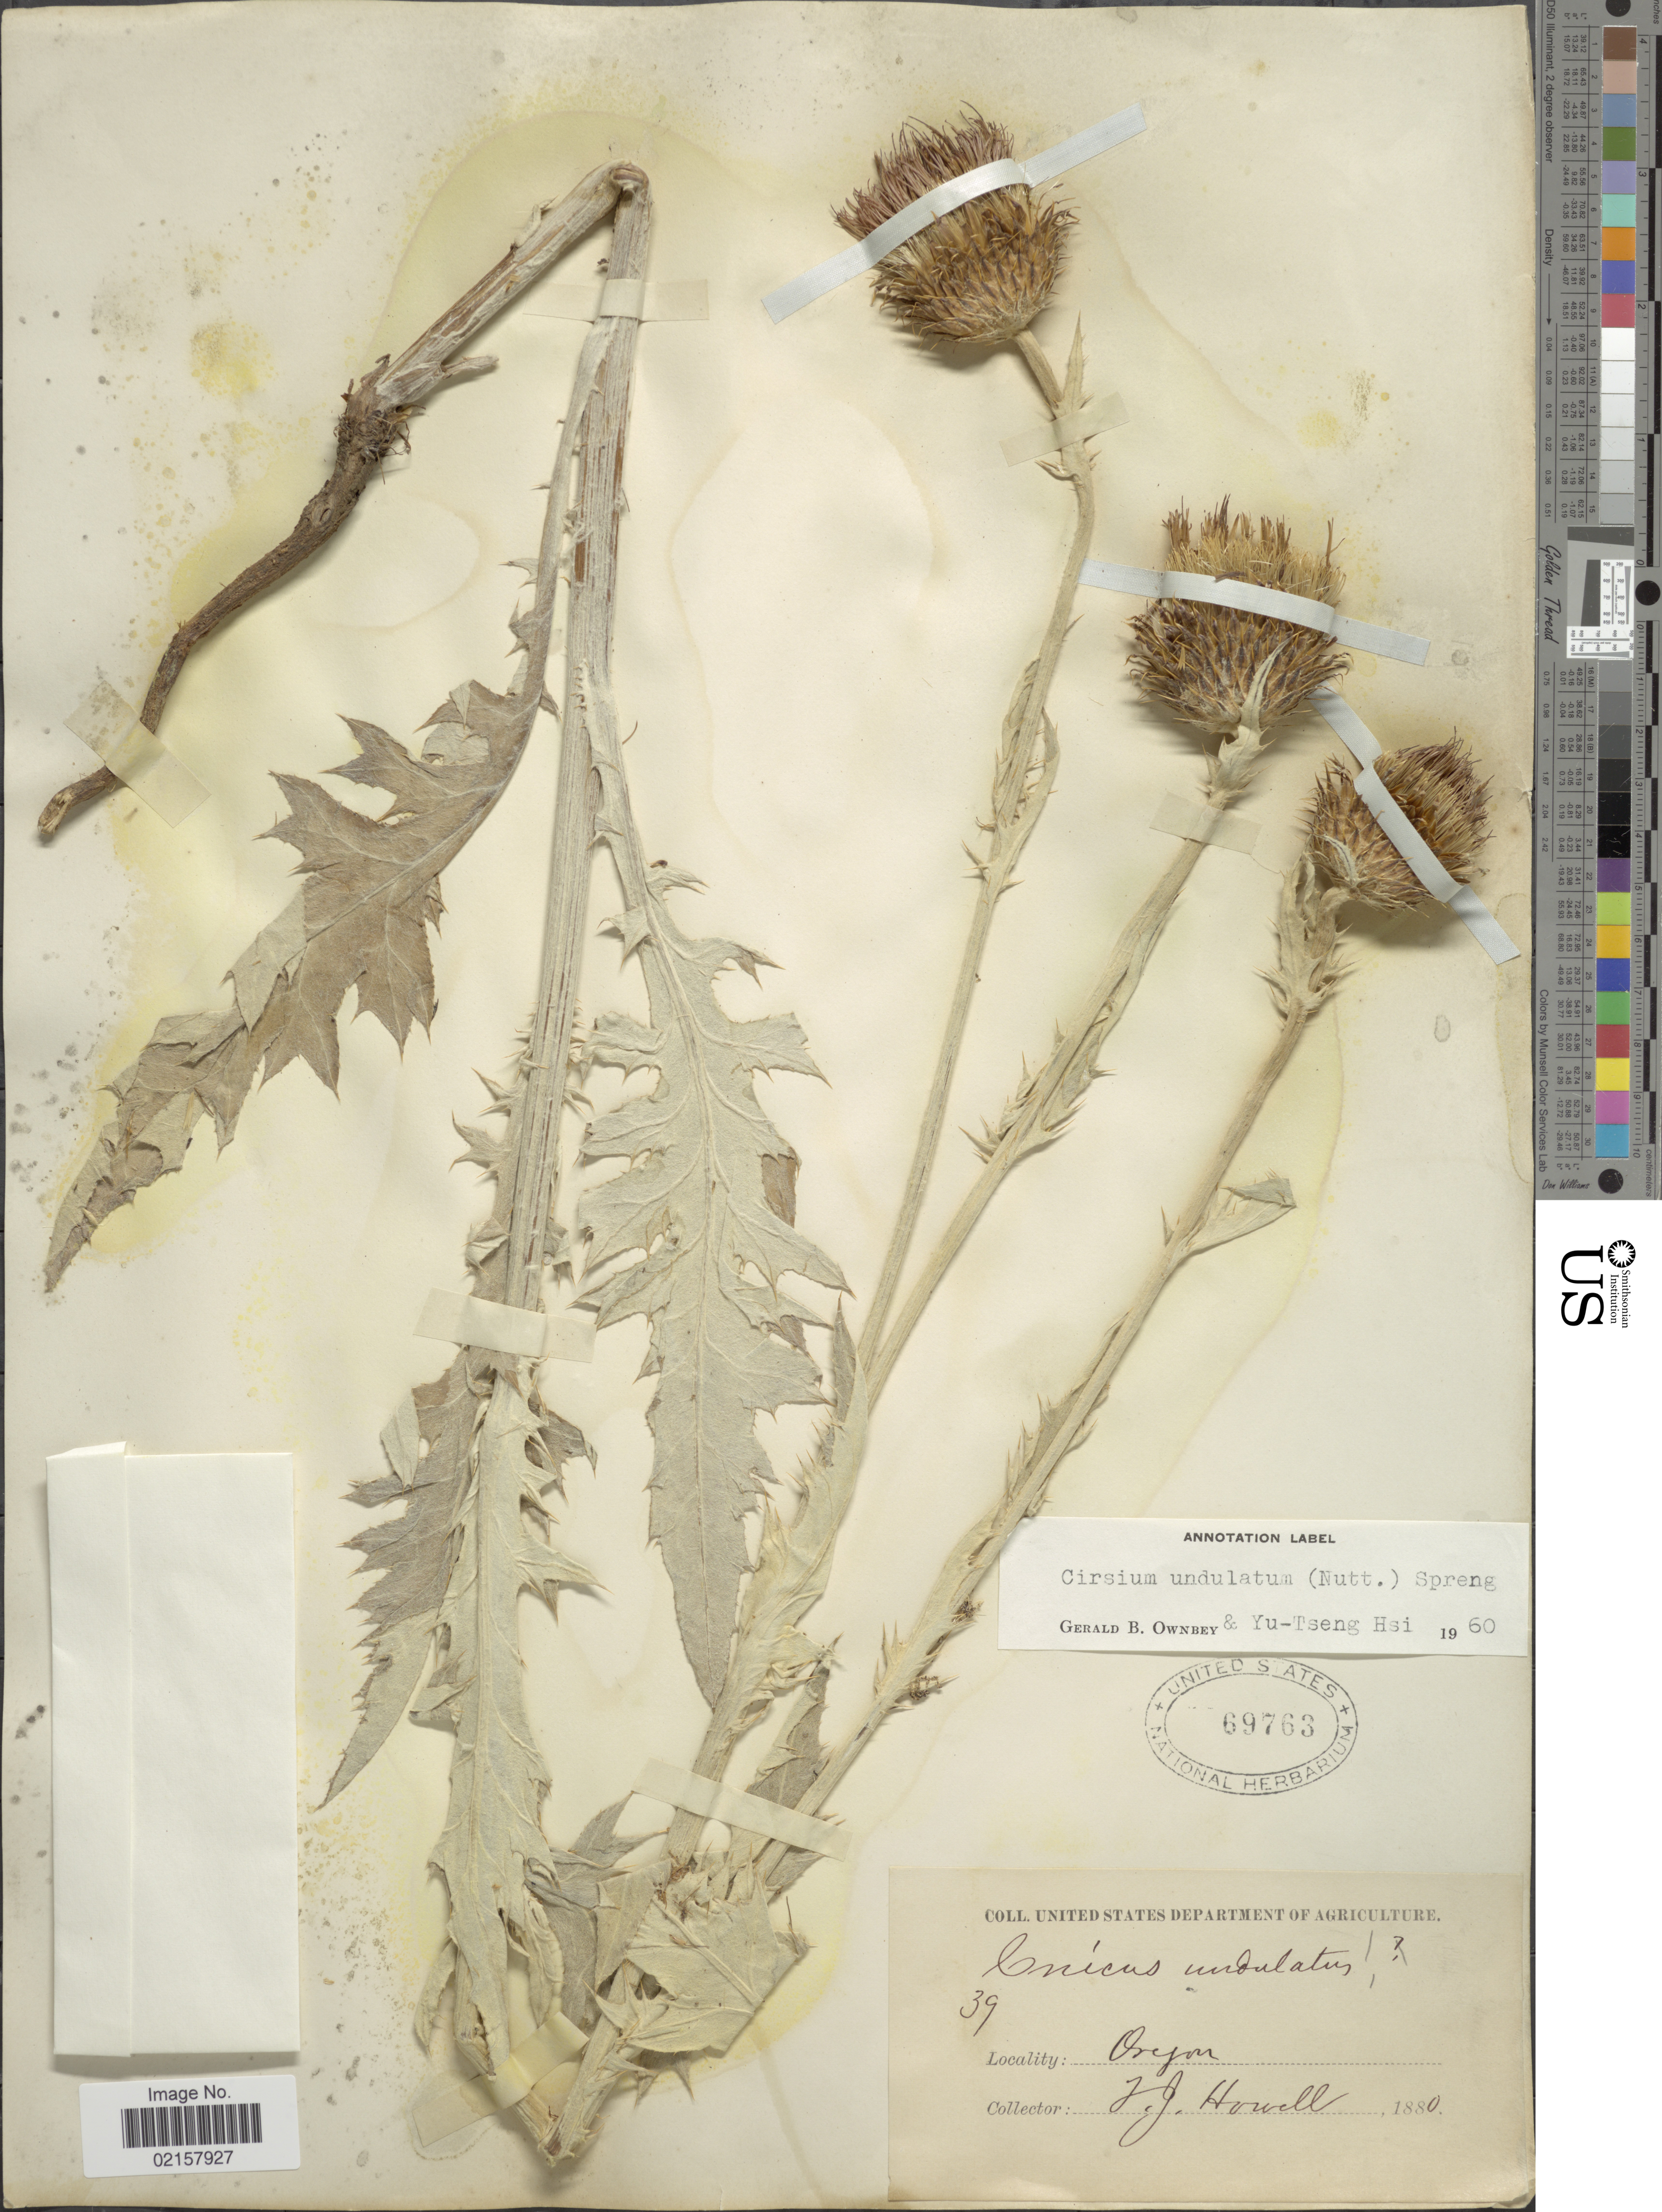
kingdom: Plantae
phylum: Tracheophyta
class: Magnoliopsida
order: Asterales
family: Asteraceae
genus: Cirsium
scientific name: Cirsium undulatum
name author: (Nutt.) Spreng.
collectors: T. J. Howell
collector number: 39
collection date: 1880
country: United States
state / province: Oregon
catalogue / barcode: US 69763